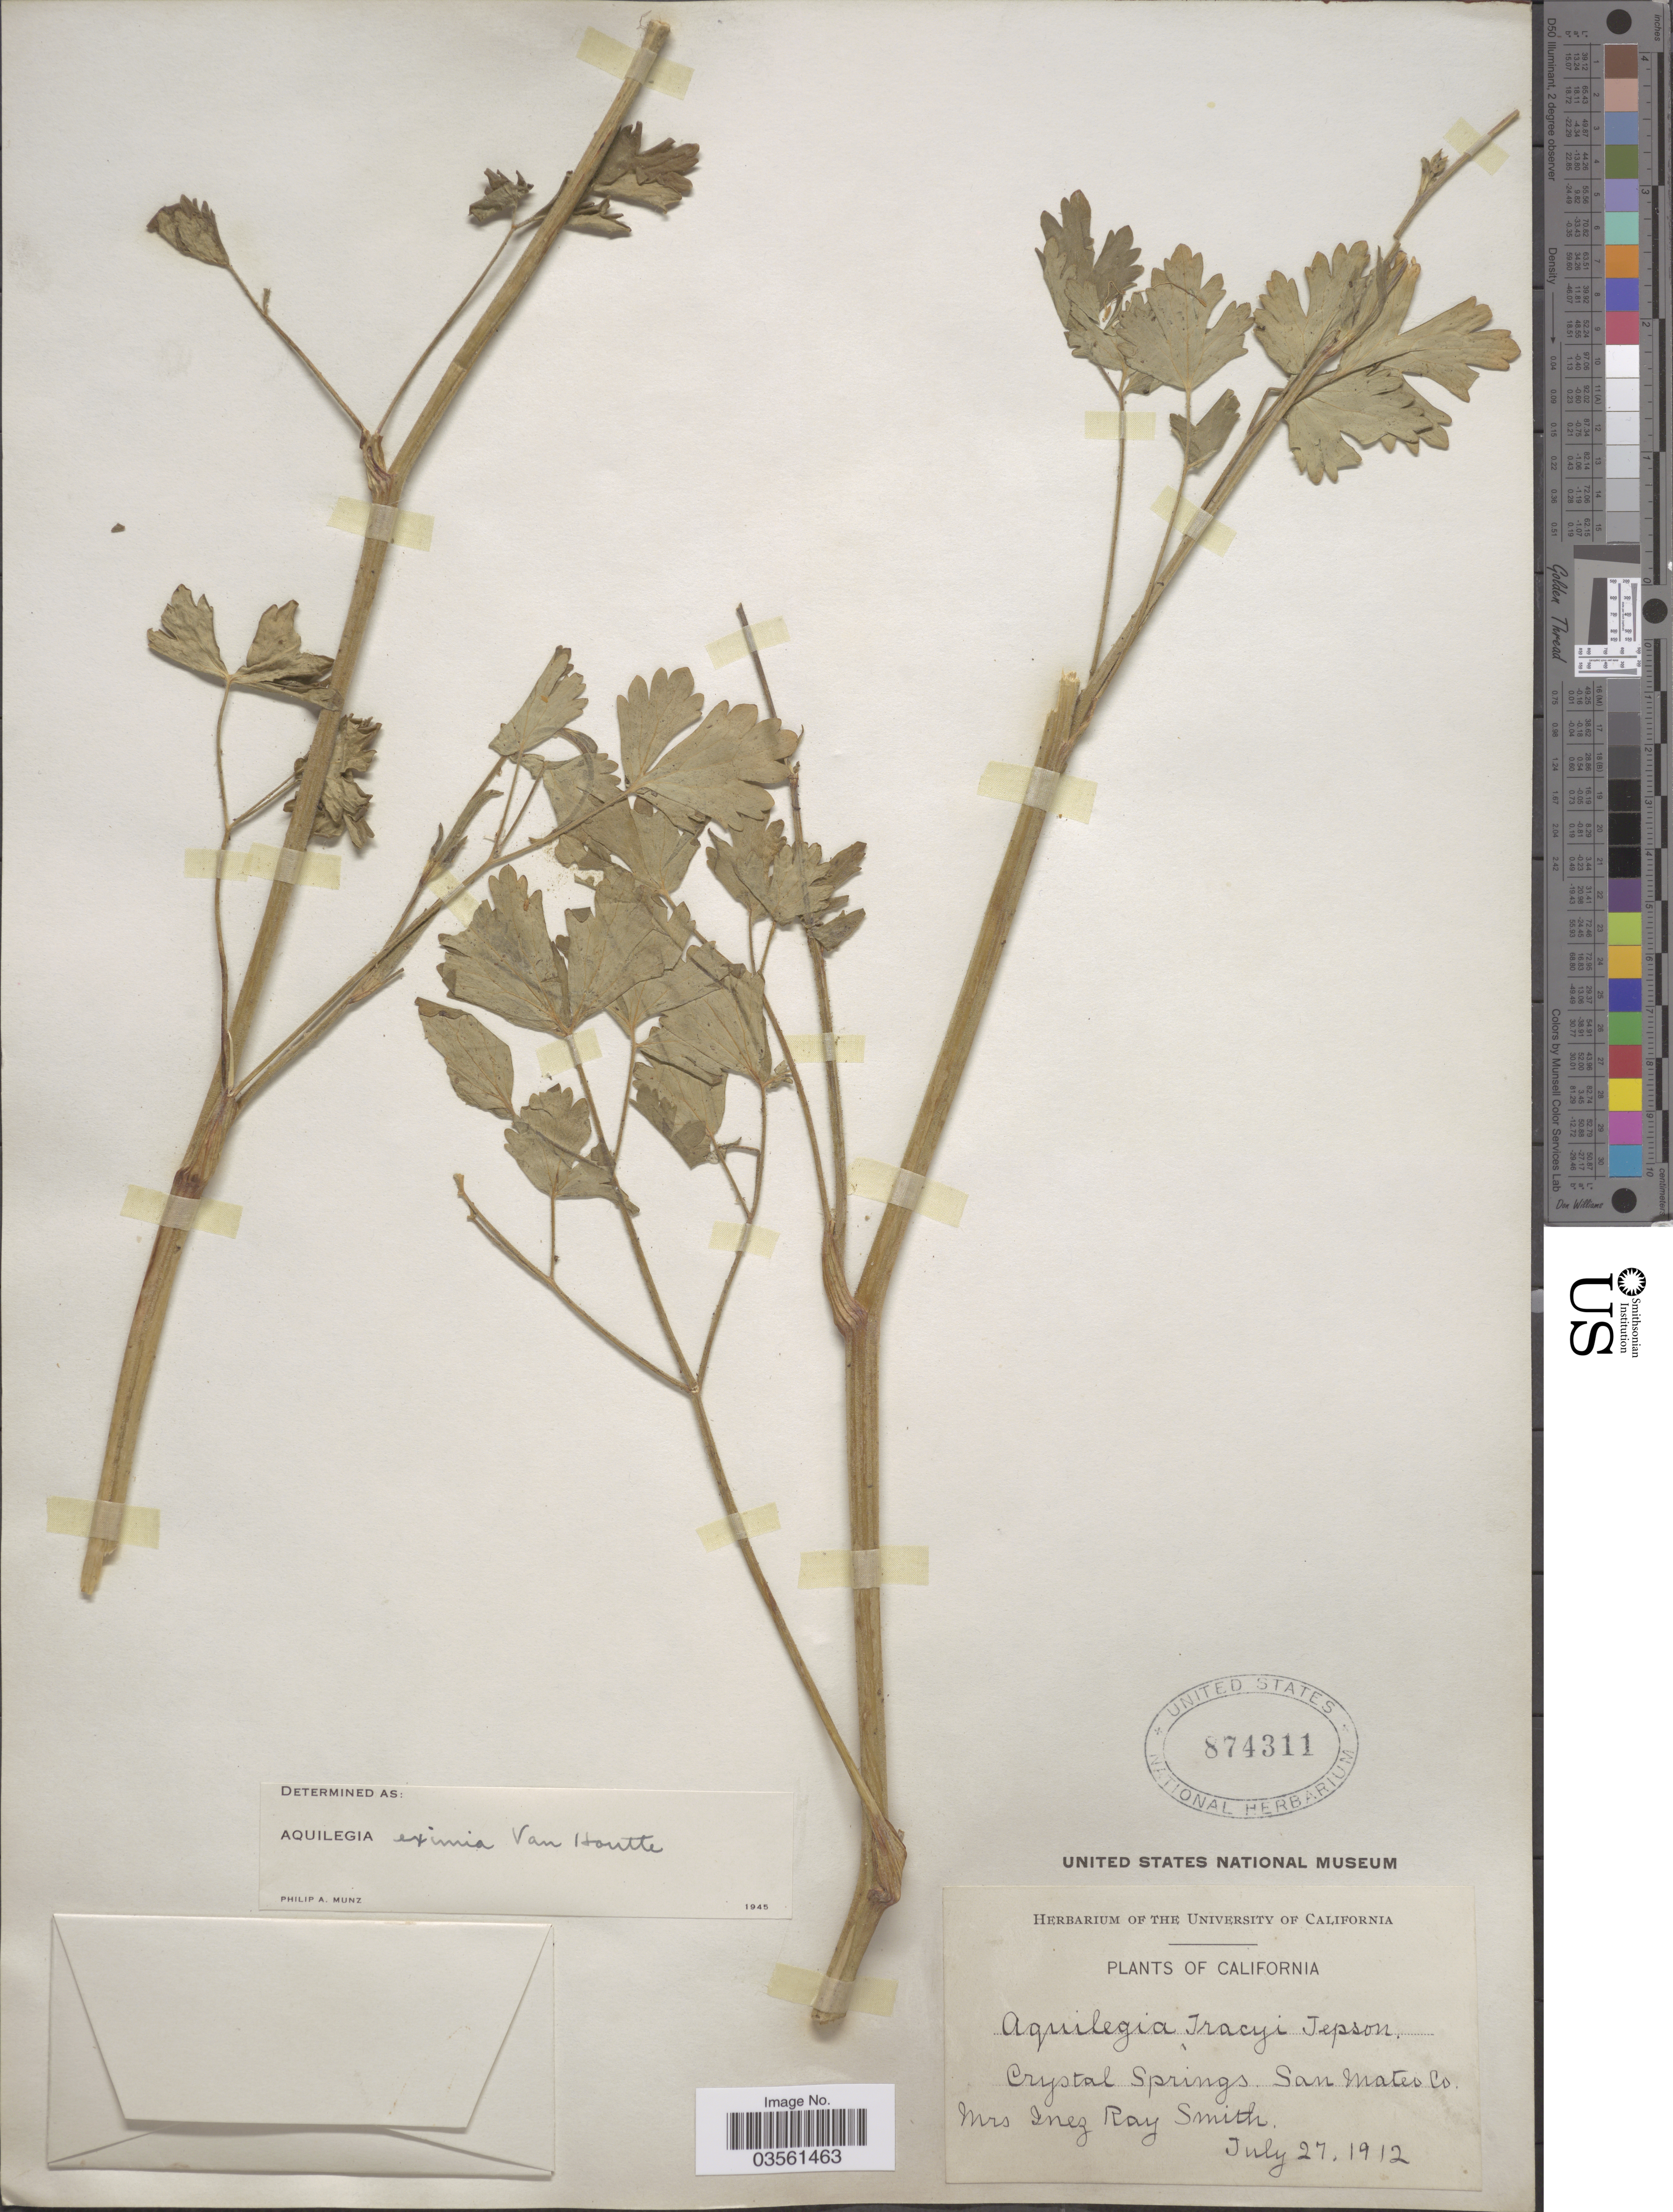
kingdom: Plantae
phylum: Tracheophyta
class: Magnoliopsida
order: Ranunculales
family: Ranunculaceae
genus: Aquilegia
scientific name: Aquilegia eximia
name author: Van Houtte & Planch.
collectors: I. Smith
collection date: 1912-07-27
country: United States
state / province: California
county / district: San Mateo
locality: Crystal Springs. San Mateo Co.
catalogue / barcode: US 874311